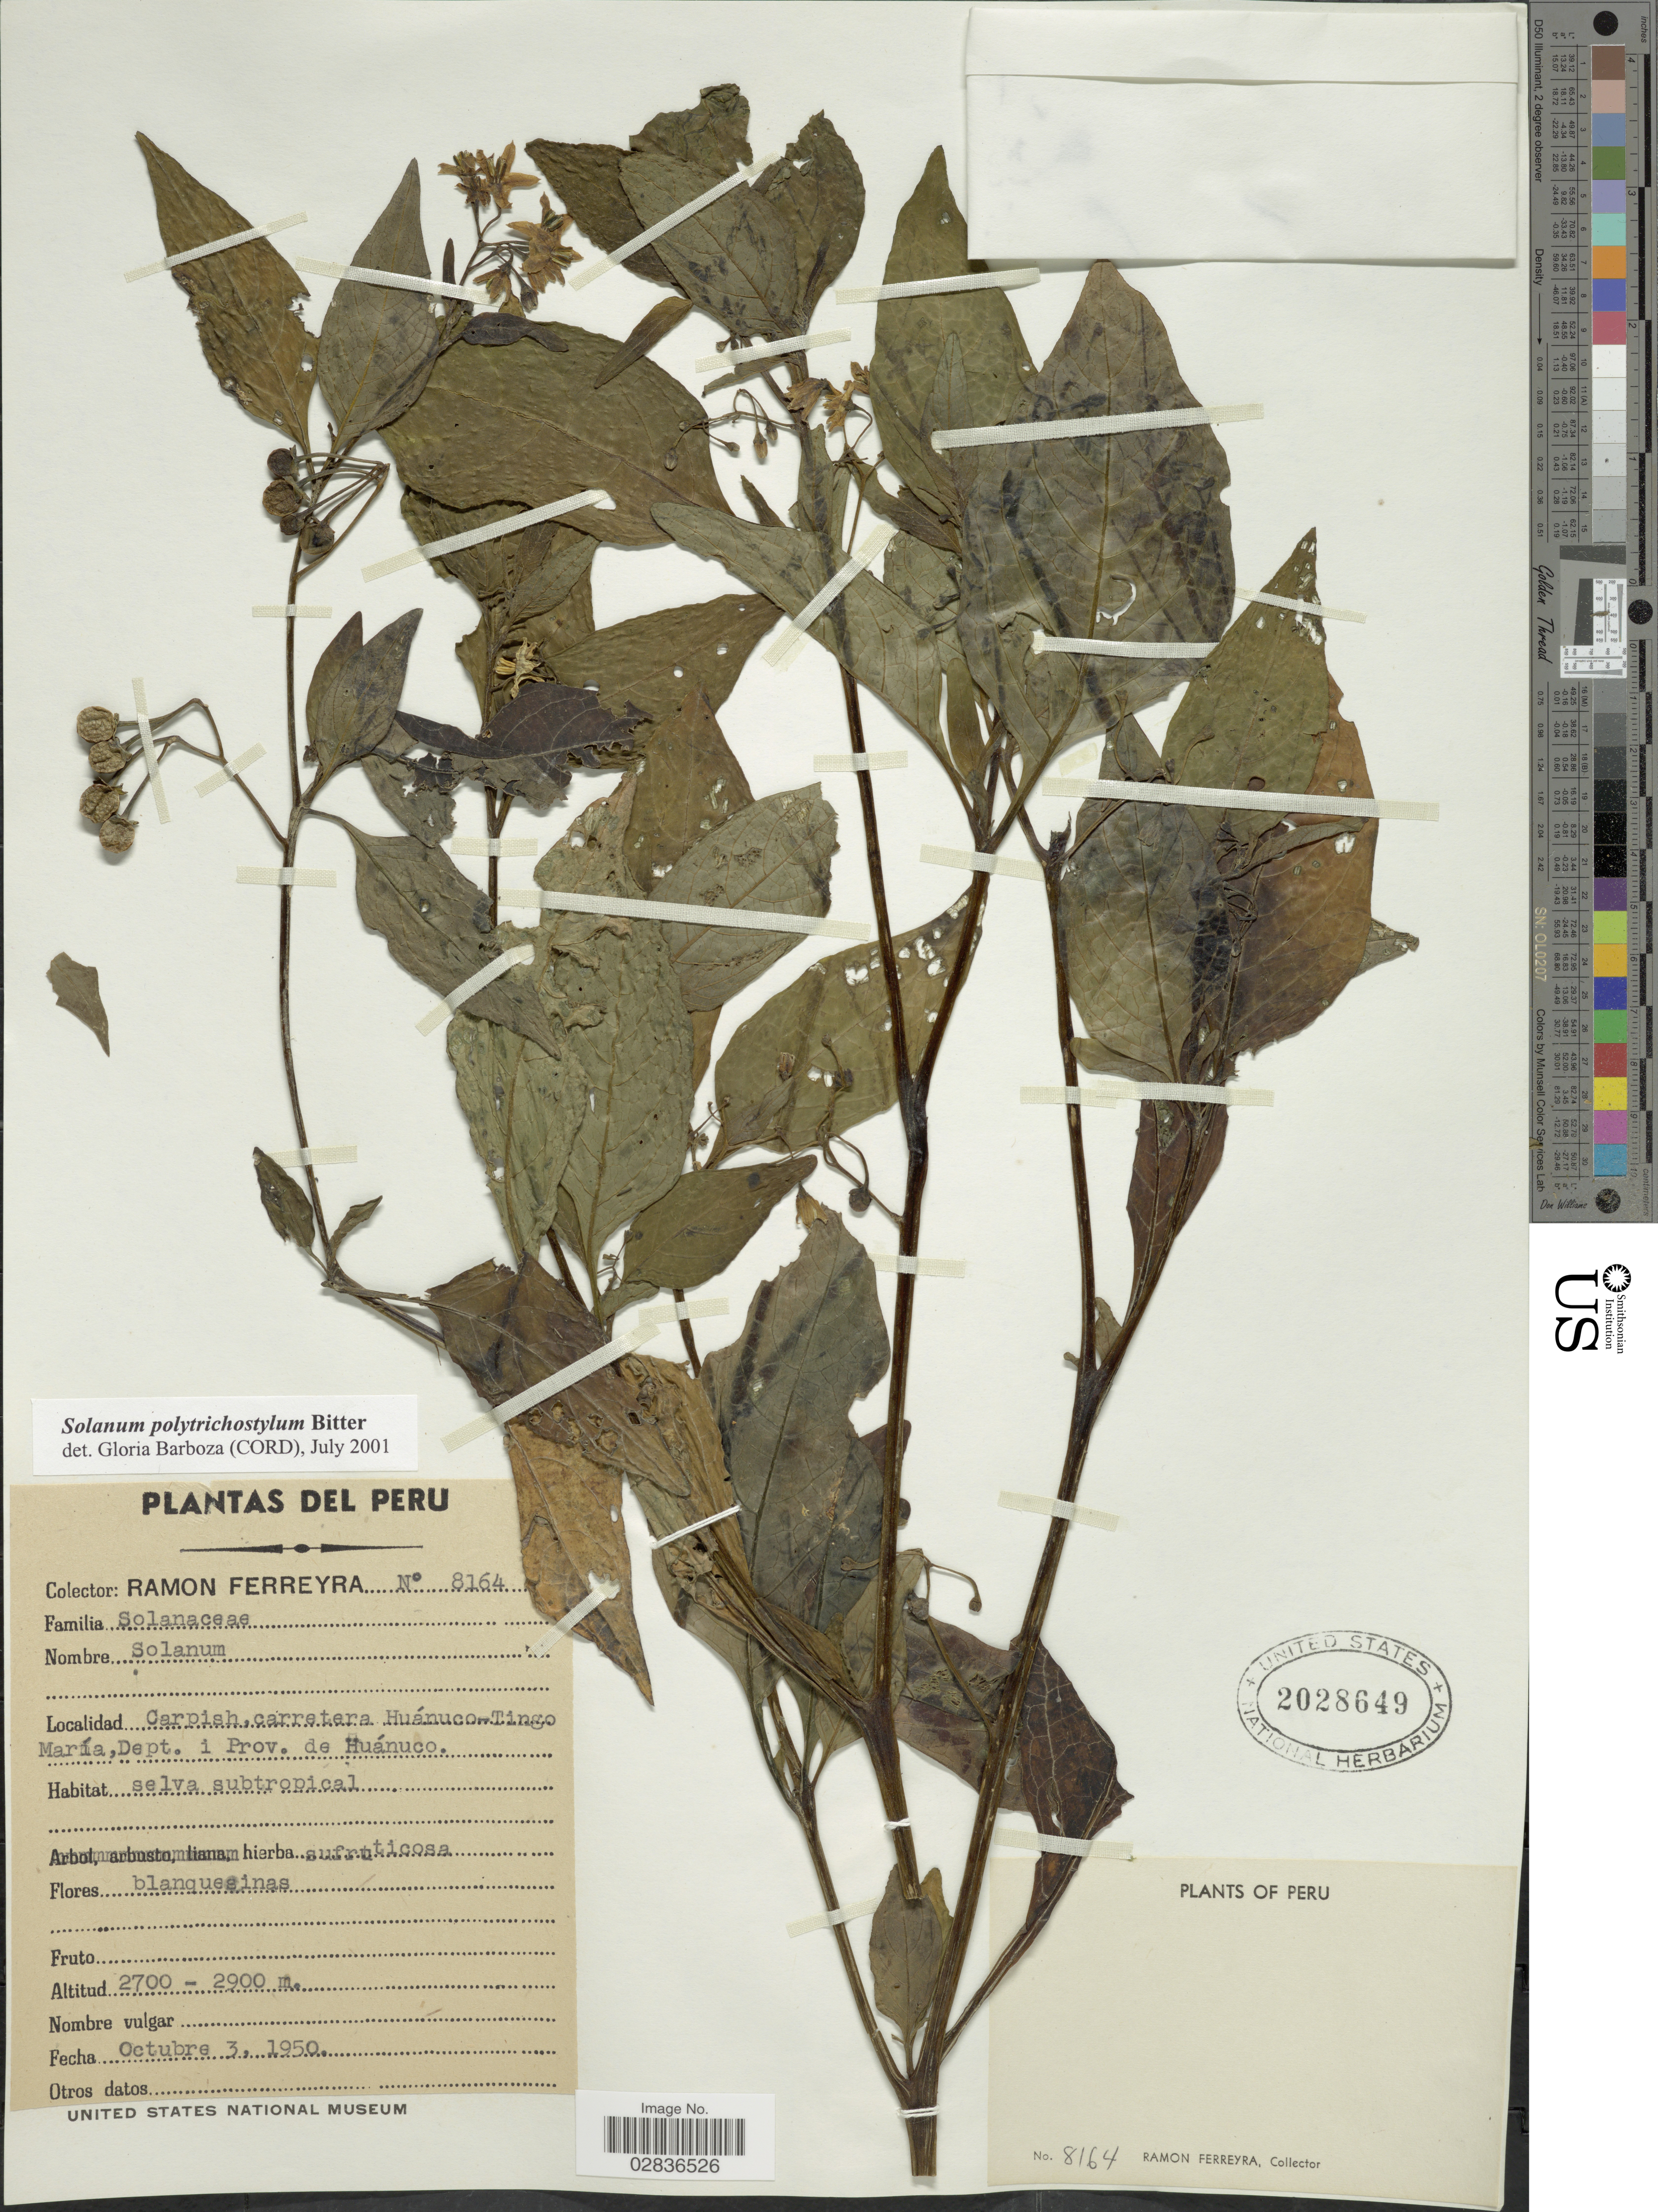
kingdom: Plantae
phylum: Tracheophyta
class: Magnoliopsida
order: Solanales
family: Solanaceae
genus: Solanum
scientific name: Solanum polytrichostylum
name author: Bitter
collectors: R. A. Ferreyra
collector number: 8164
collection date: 1950-10-03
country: Peru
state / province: Huánuco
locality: Carpish, carretera Huánuco-Tingo María, Dept. i Prov. de Huánuco.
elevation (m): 2700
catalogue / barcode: US 2028649